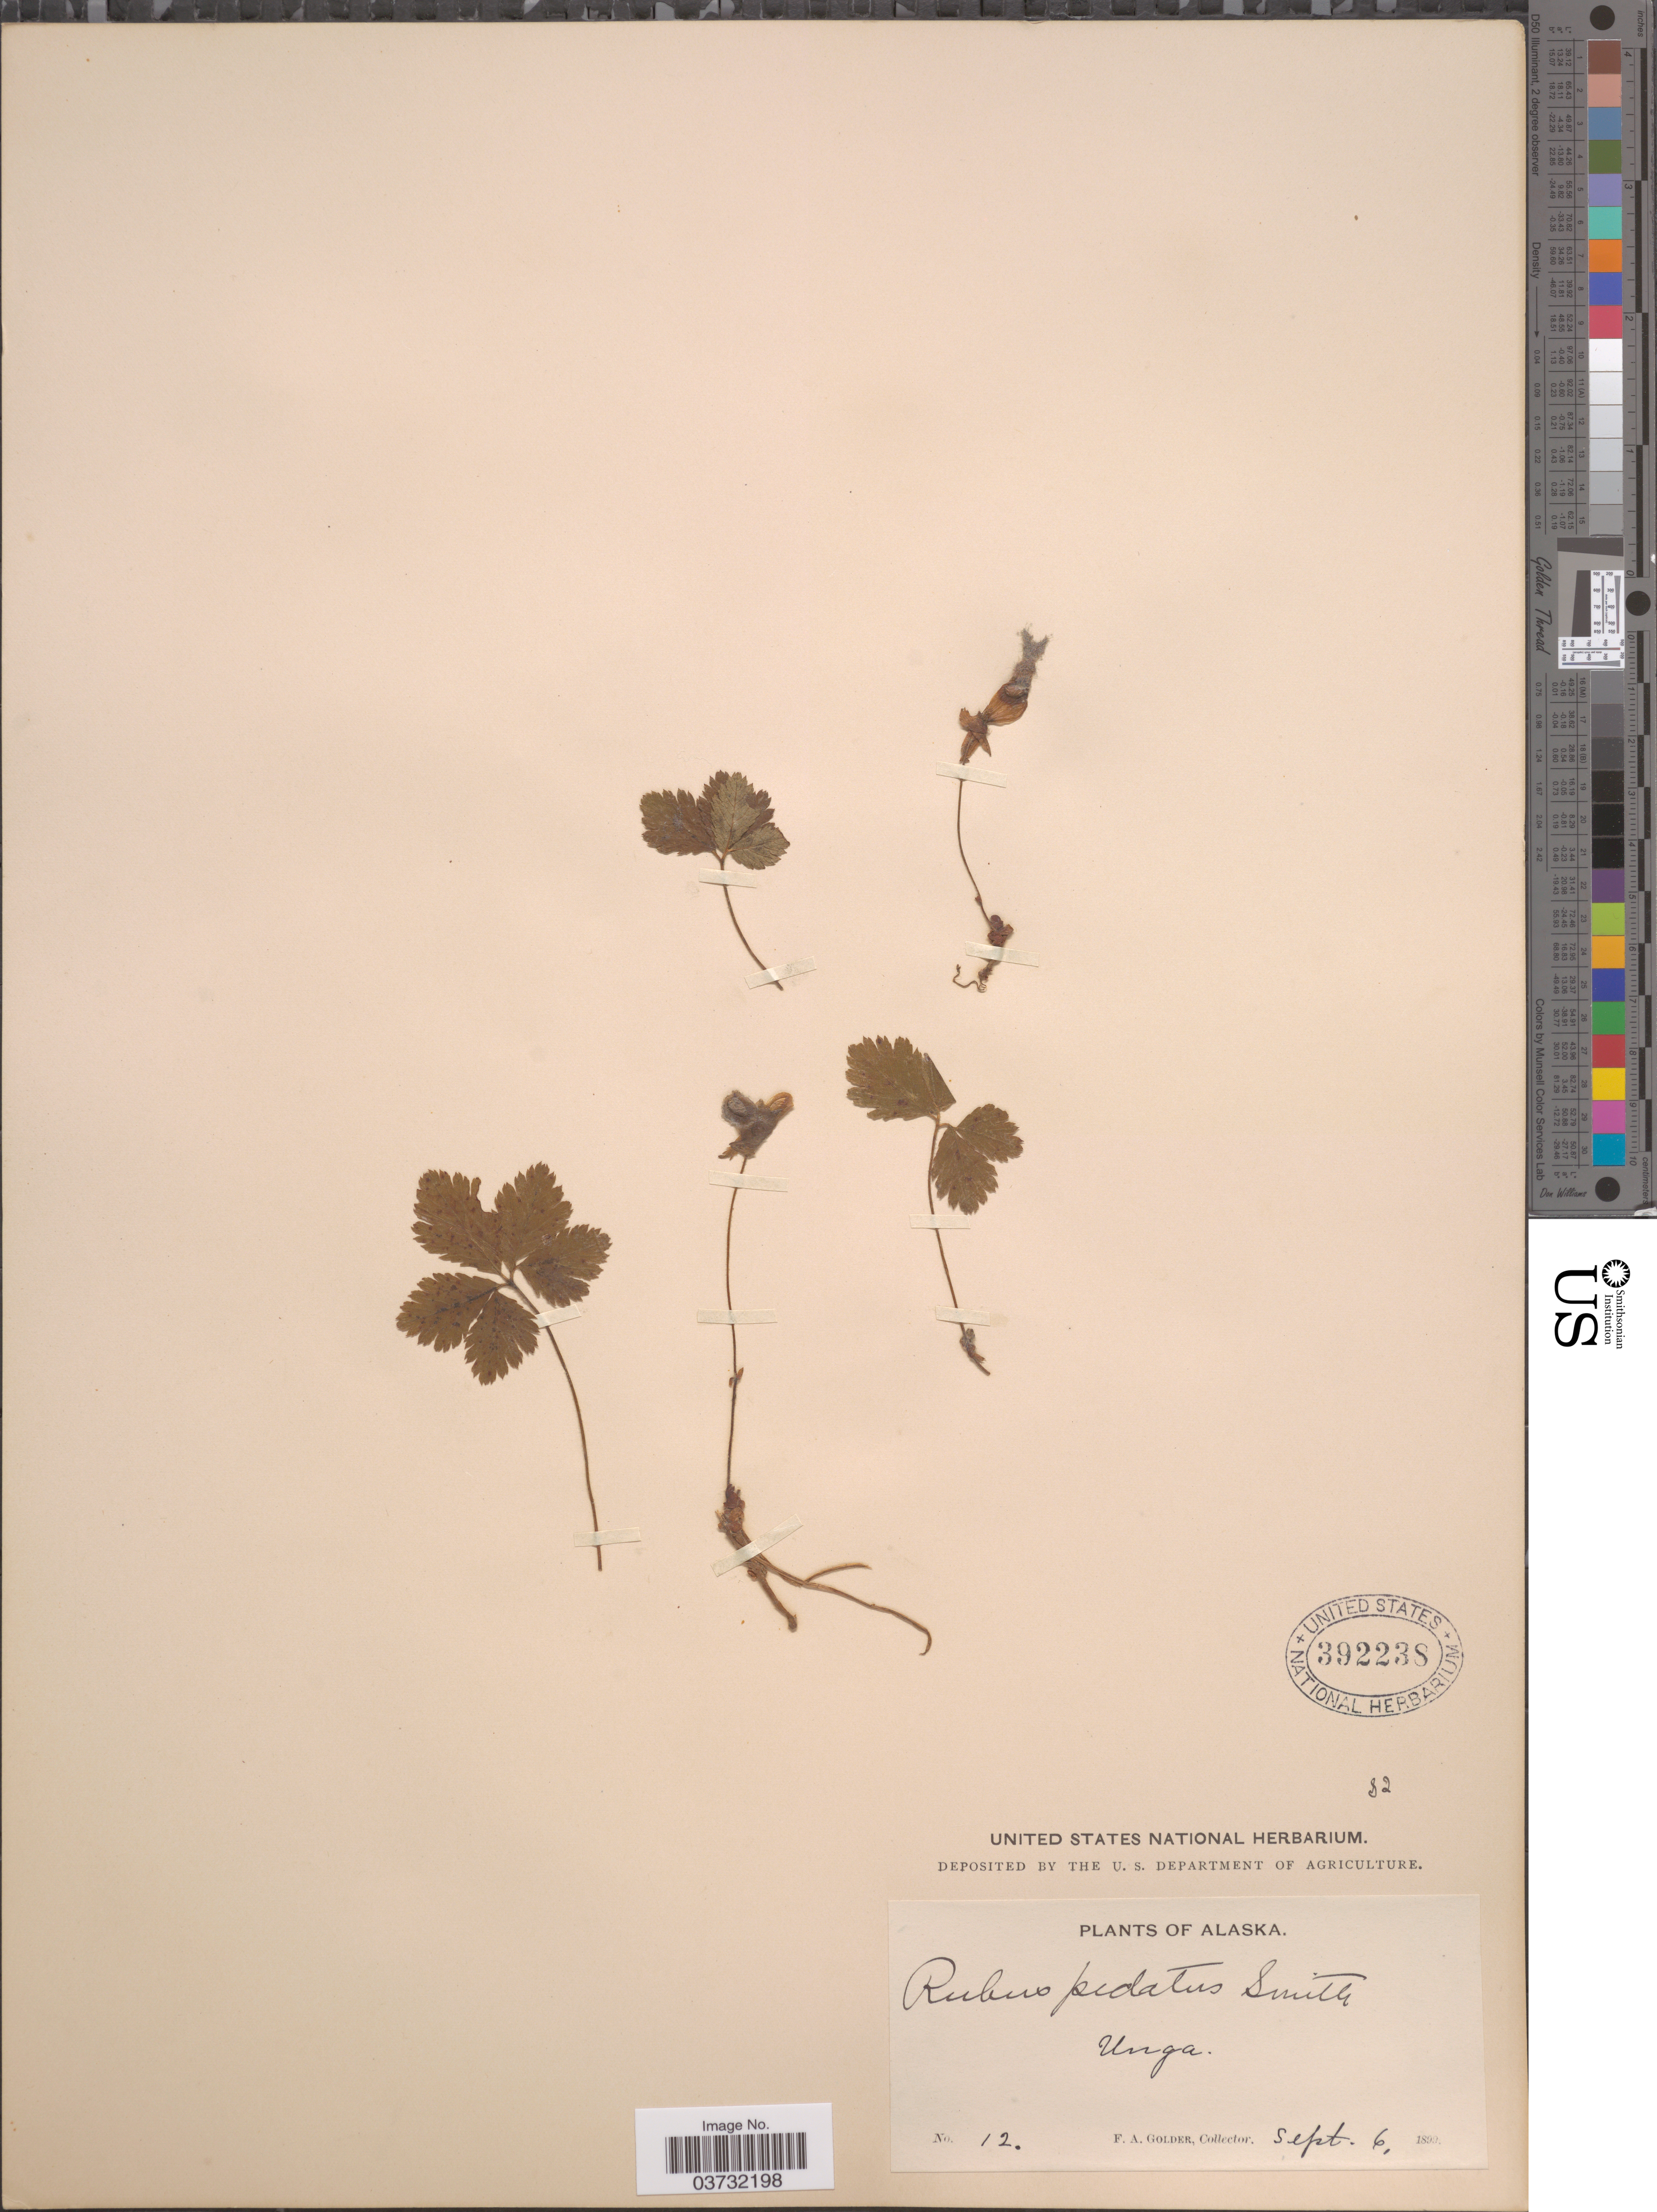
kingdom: Plantae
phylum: Tracheophyta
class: Magnoliopsida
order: Rosales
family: Rosaceae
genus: Rubus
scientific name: Rubus pedatus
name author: Sm.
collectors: F. Golder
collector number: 12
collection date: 1899-09-06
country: United States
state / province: Alaska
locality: Unga.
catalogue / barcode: US 392238